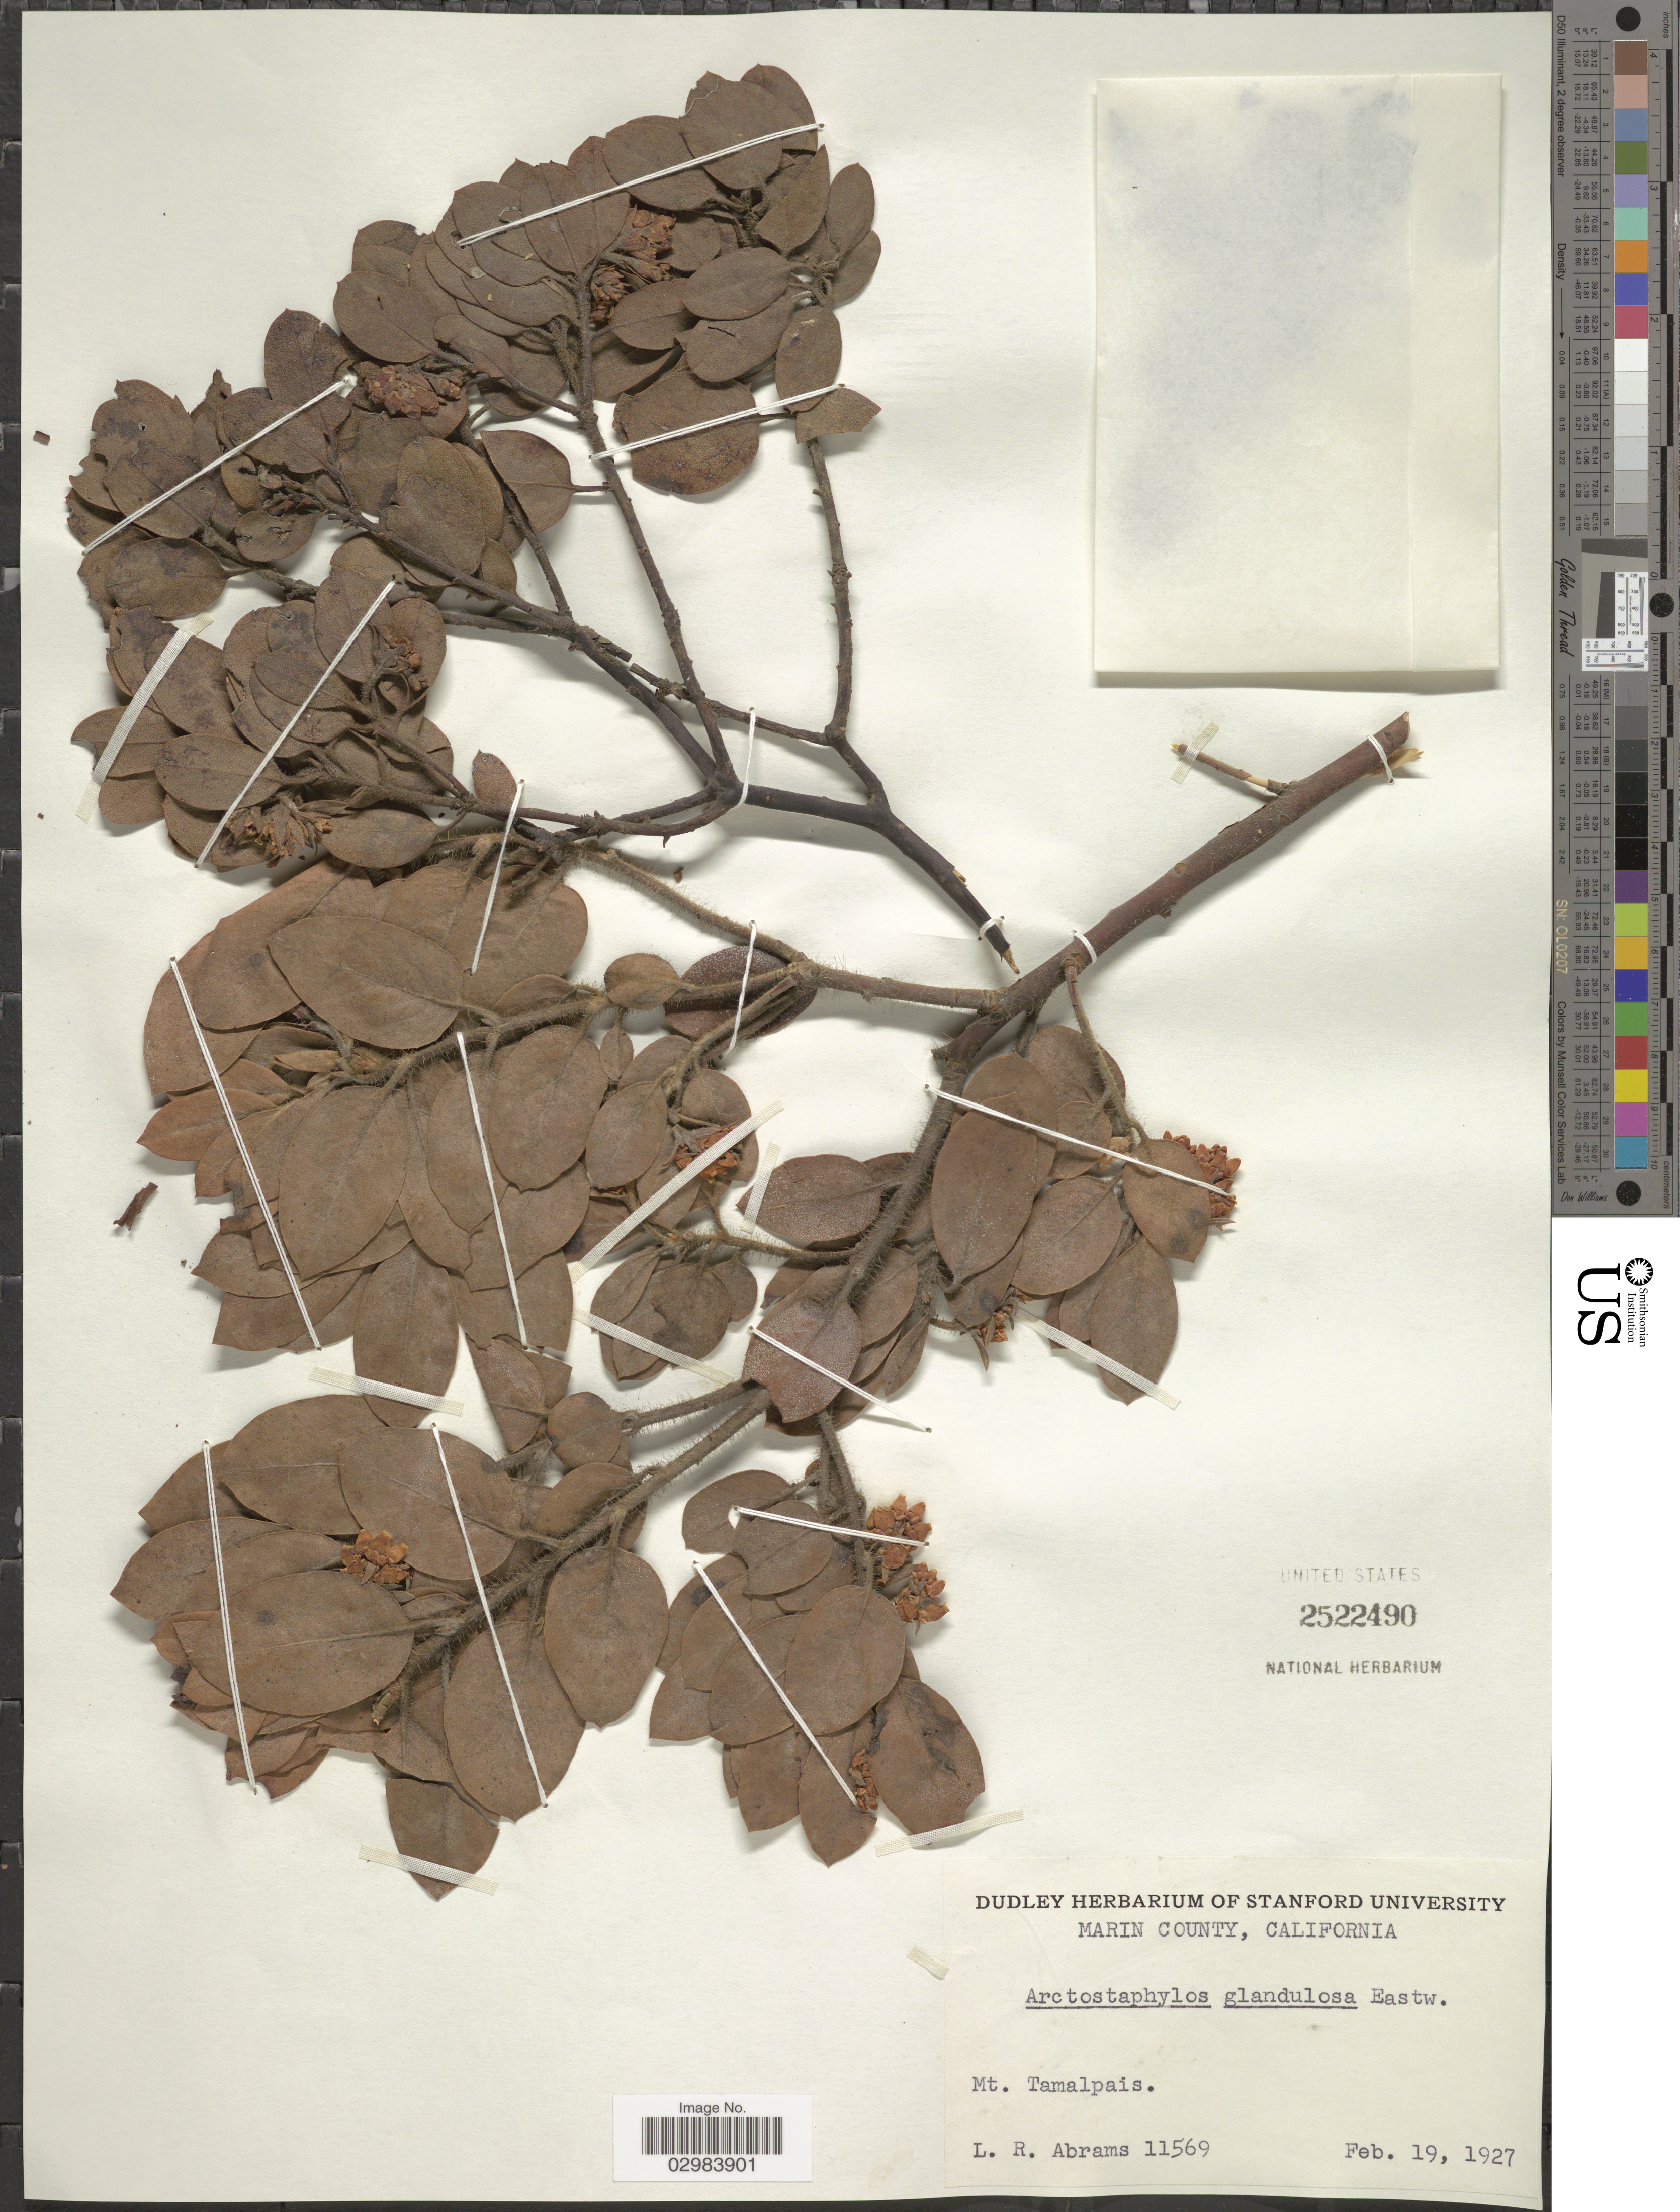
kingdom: Plantae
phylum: Tracheophyta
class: Magnoliopsida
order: Ericales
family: Ericaceae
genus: Arctostaphylos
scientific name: Arctostaphylos glandulosa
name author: Eastw.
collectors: L. Abrams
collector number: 11569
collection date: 1927-02-19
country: United States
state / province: California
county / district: Marin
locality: Marin County, Mt. Tamalpais.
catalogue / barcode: US 2522490